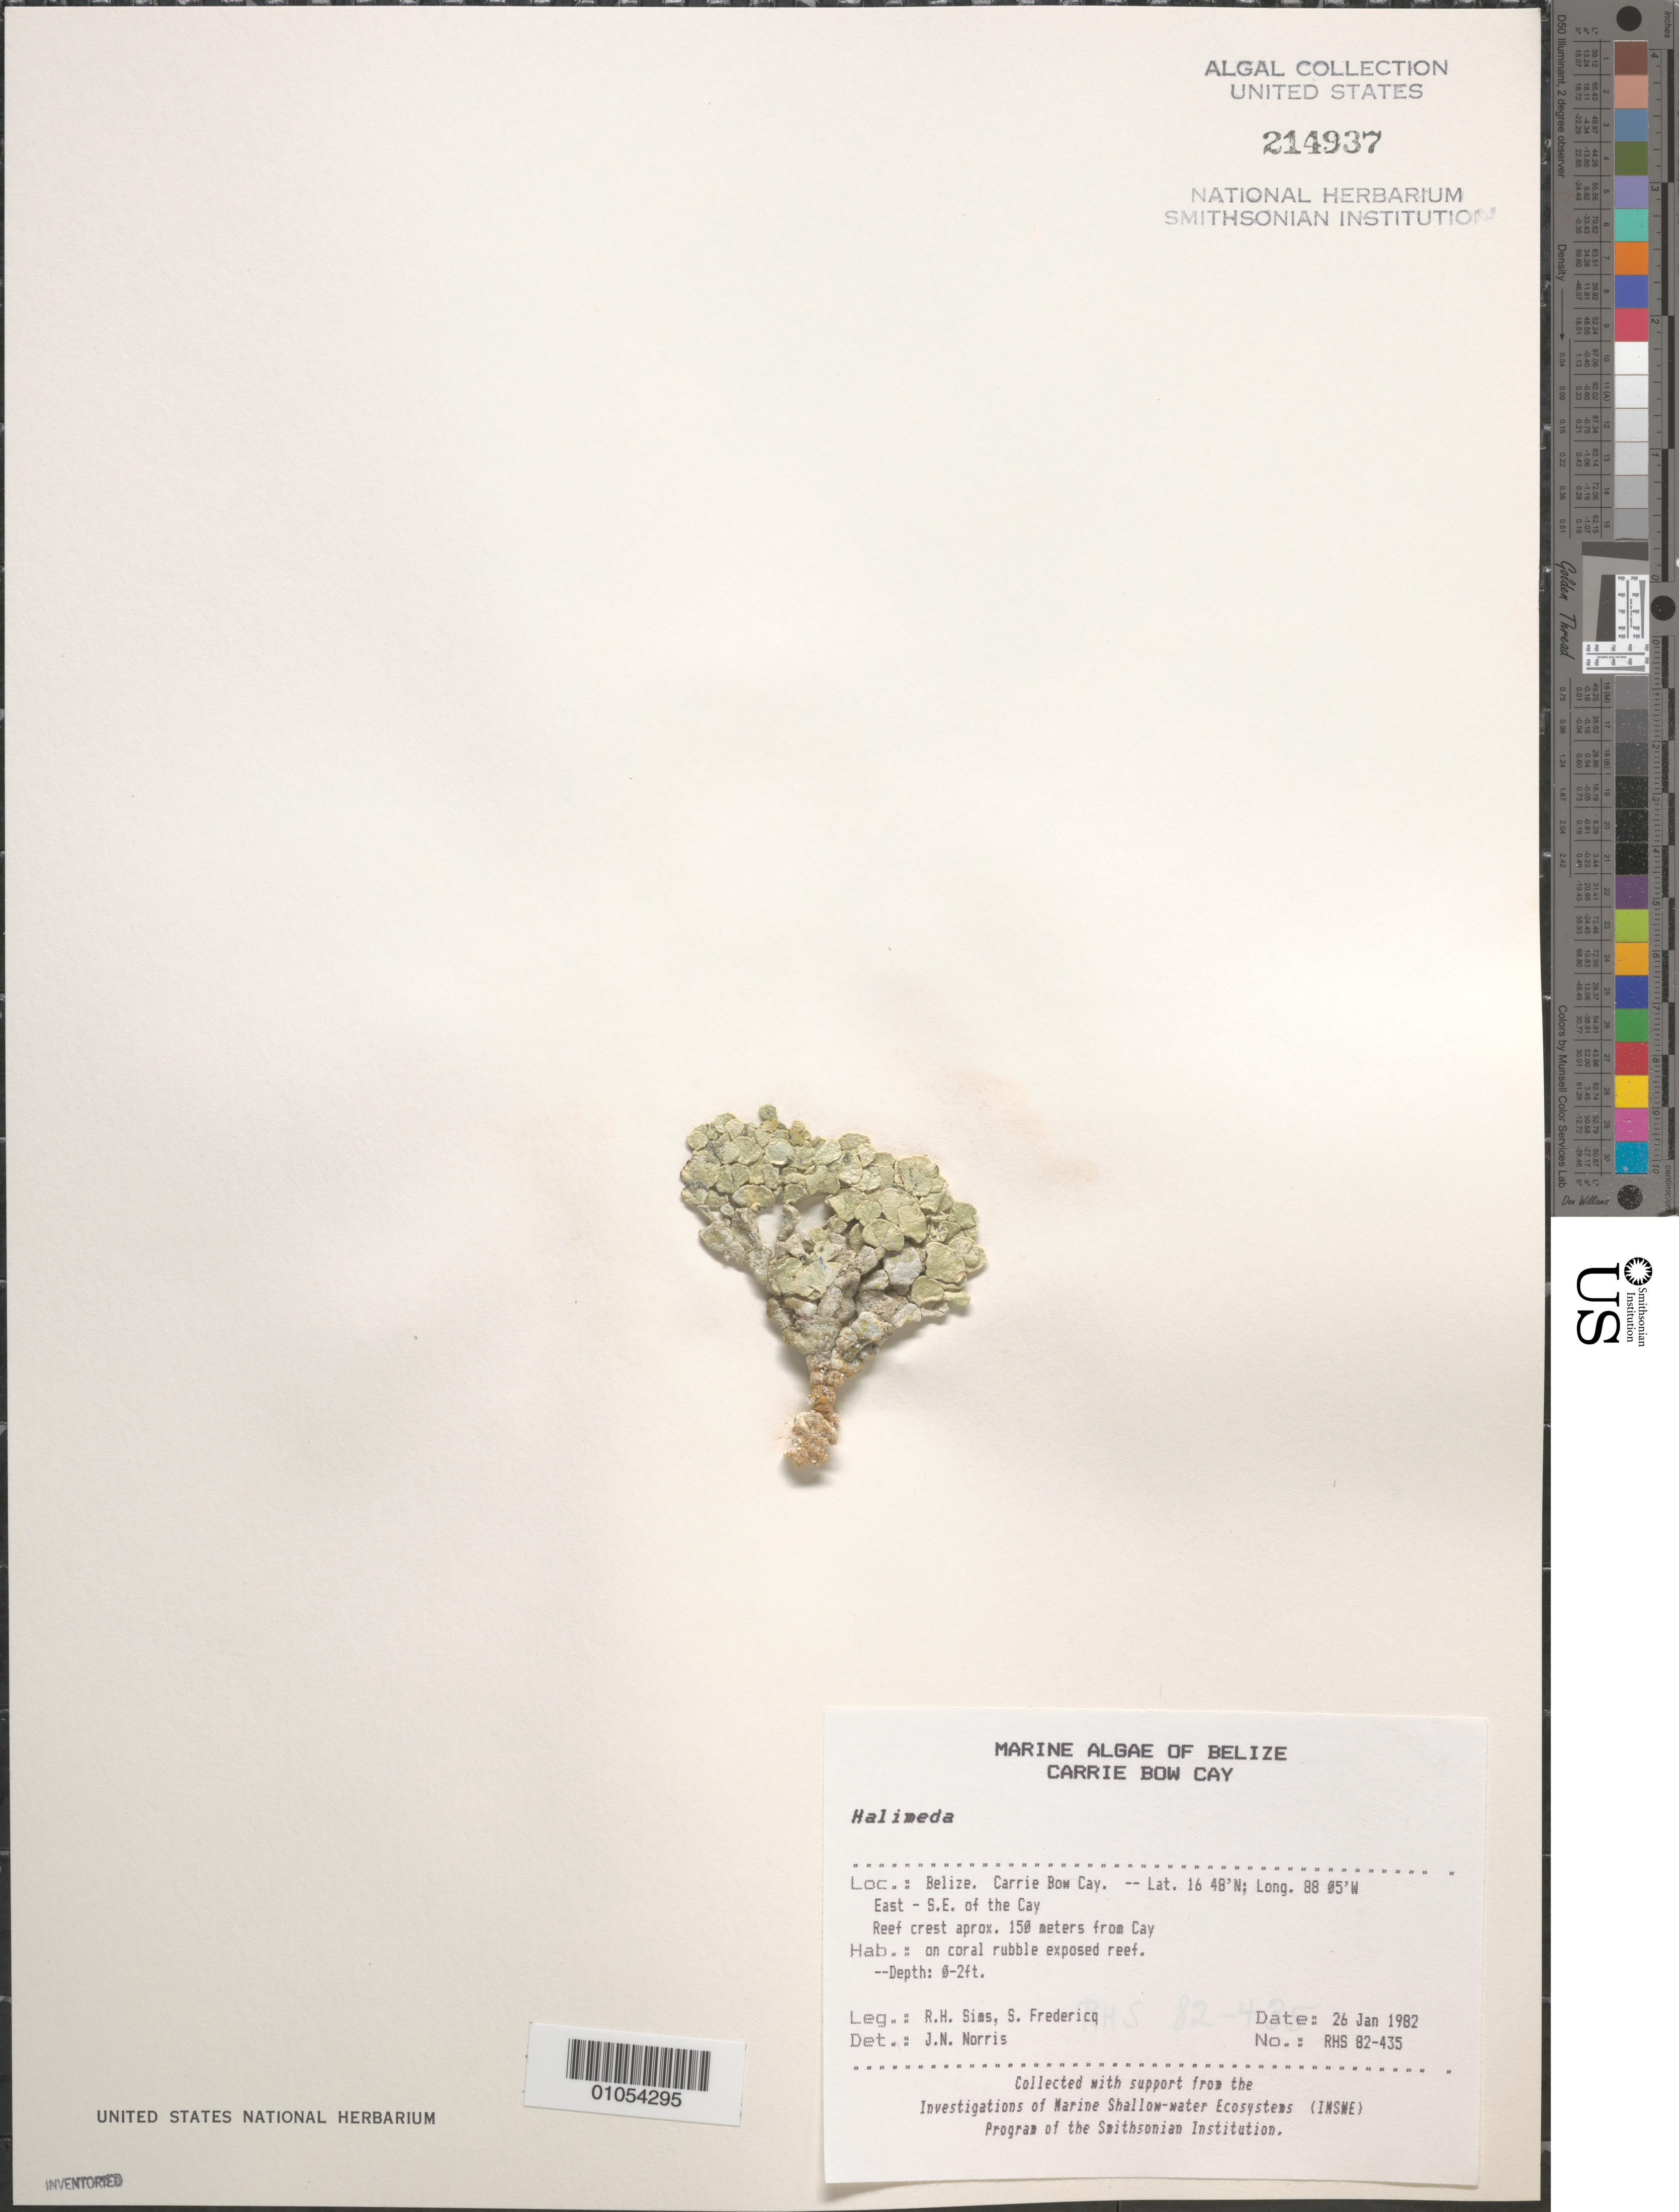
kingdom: Plantae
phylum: Chlorophyta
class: Ulvophyceae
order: Bryopsidales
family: Halimedaceae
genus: Halimeda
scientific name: Halimeda sp.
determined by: Norris, James N.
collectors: R. H. Sims & S. Fredericq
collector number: RHS 82-435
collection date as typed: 26 Jan 1982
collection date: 1982-01-26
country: Belize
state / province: Stann Creek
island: Carrie Bow Cay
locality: East southeast of the cay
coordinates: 16 48'N, 88 05'W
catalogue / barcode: US 214937